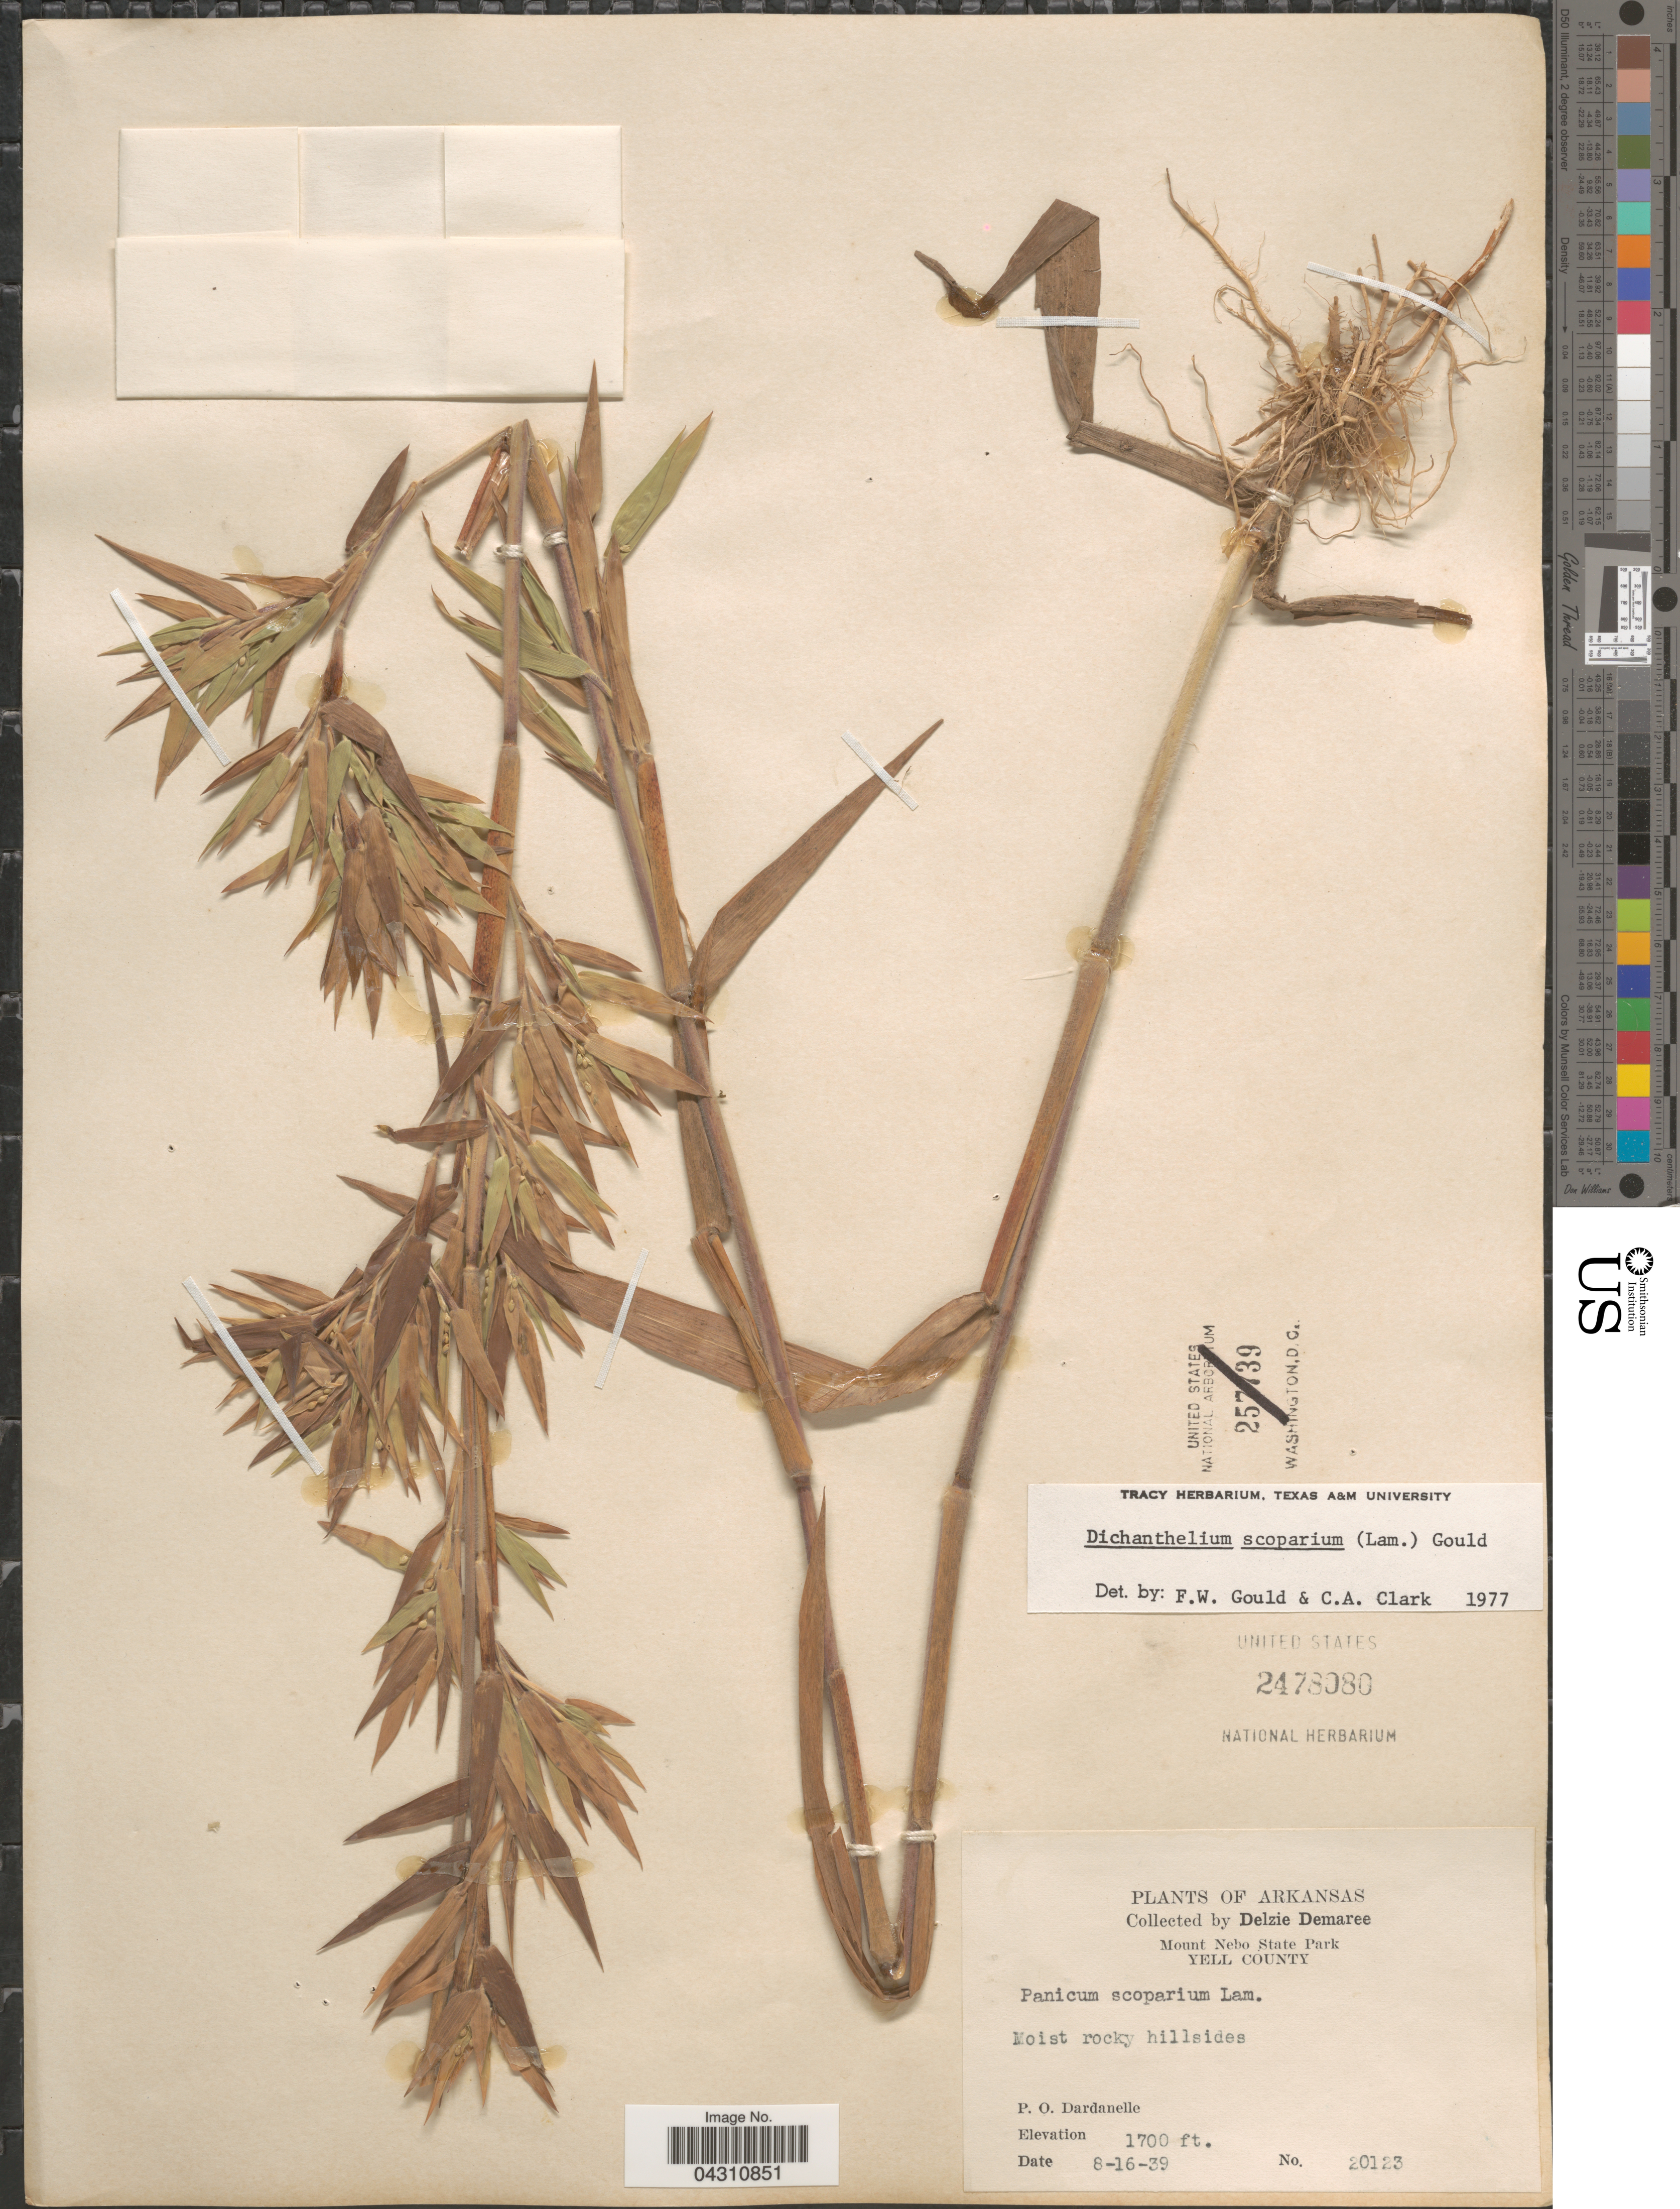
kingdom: Plantae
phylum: Tracheophyta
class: Liliopsida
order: Poales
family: Poaceae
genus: Dichanthelium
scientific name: Dichanthelium scoparium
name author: (Lam.) Gould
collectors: D. Demaree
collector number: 20123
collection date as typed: Transcribed d/m/y: 16/8/39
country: United States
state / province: Arkansas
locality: Mount Nebo State Park. Yell County. P. O. Dardanelle.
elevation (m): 518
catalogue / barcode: US 2478080